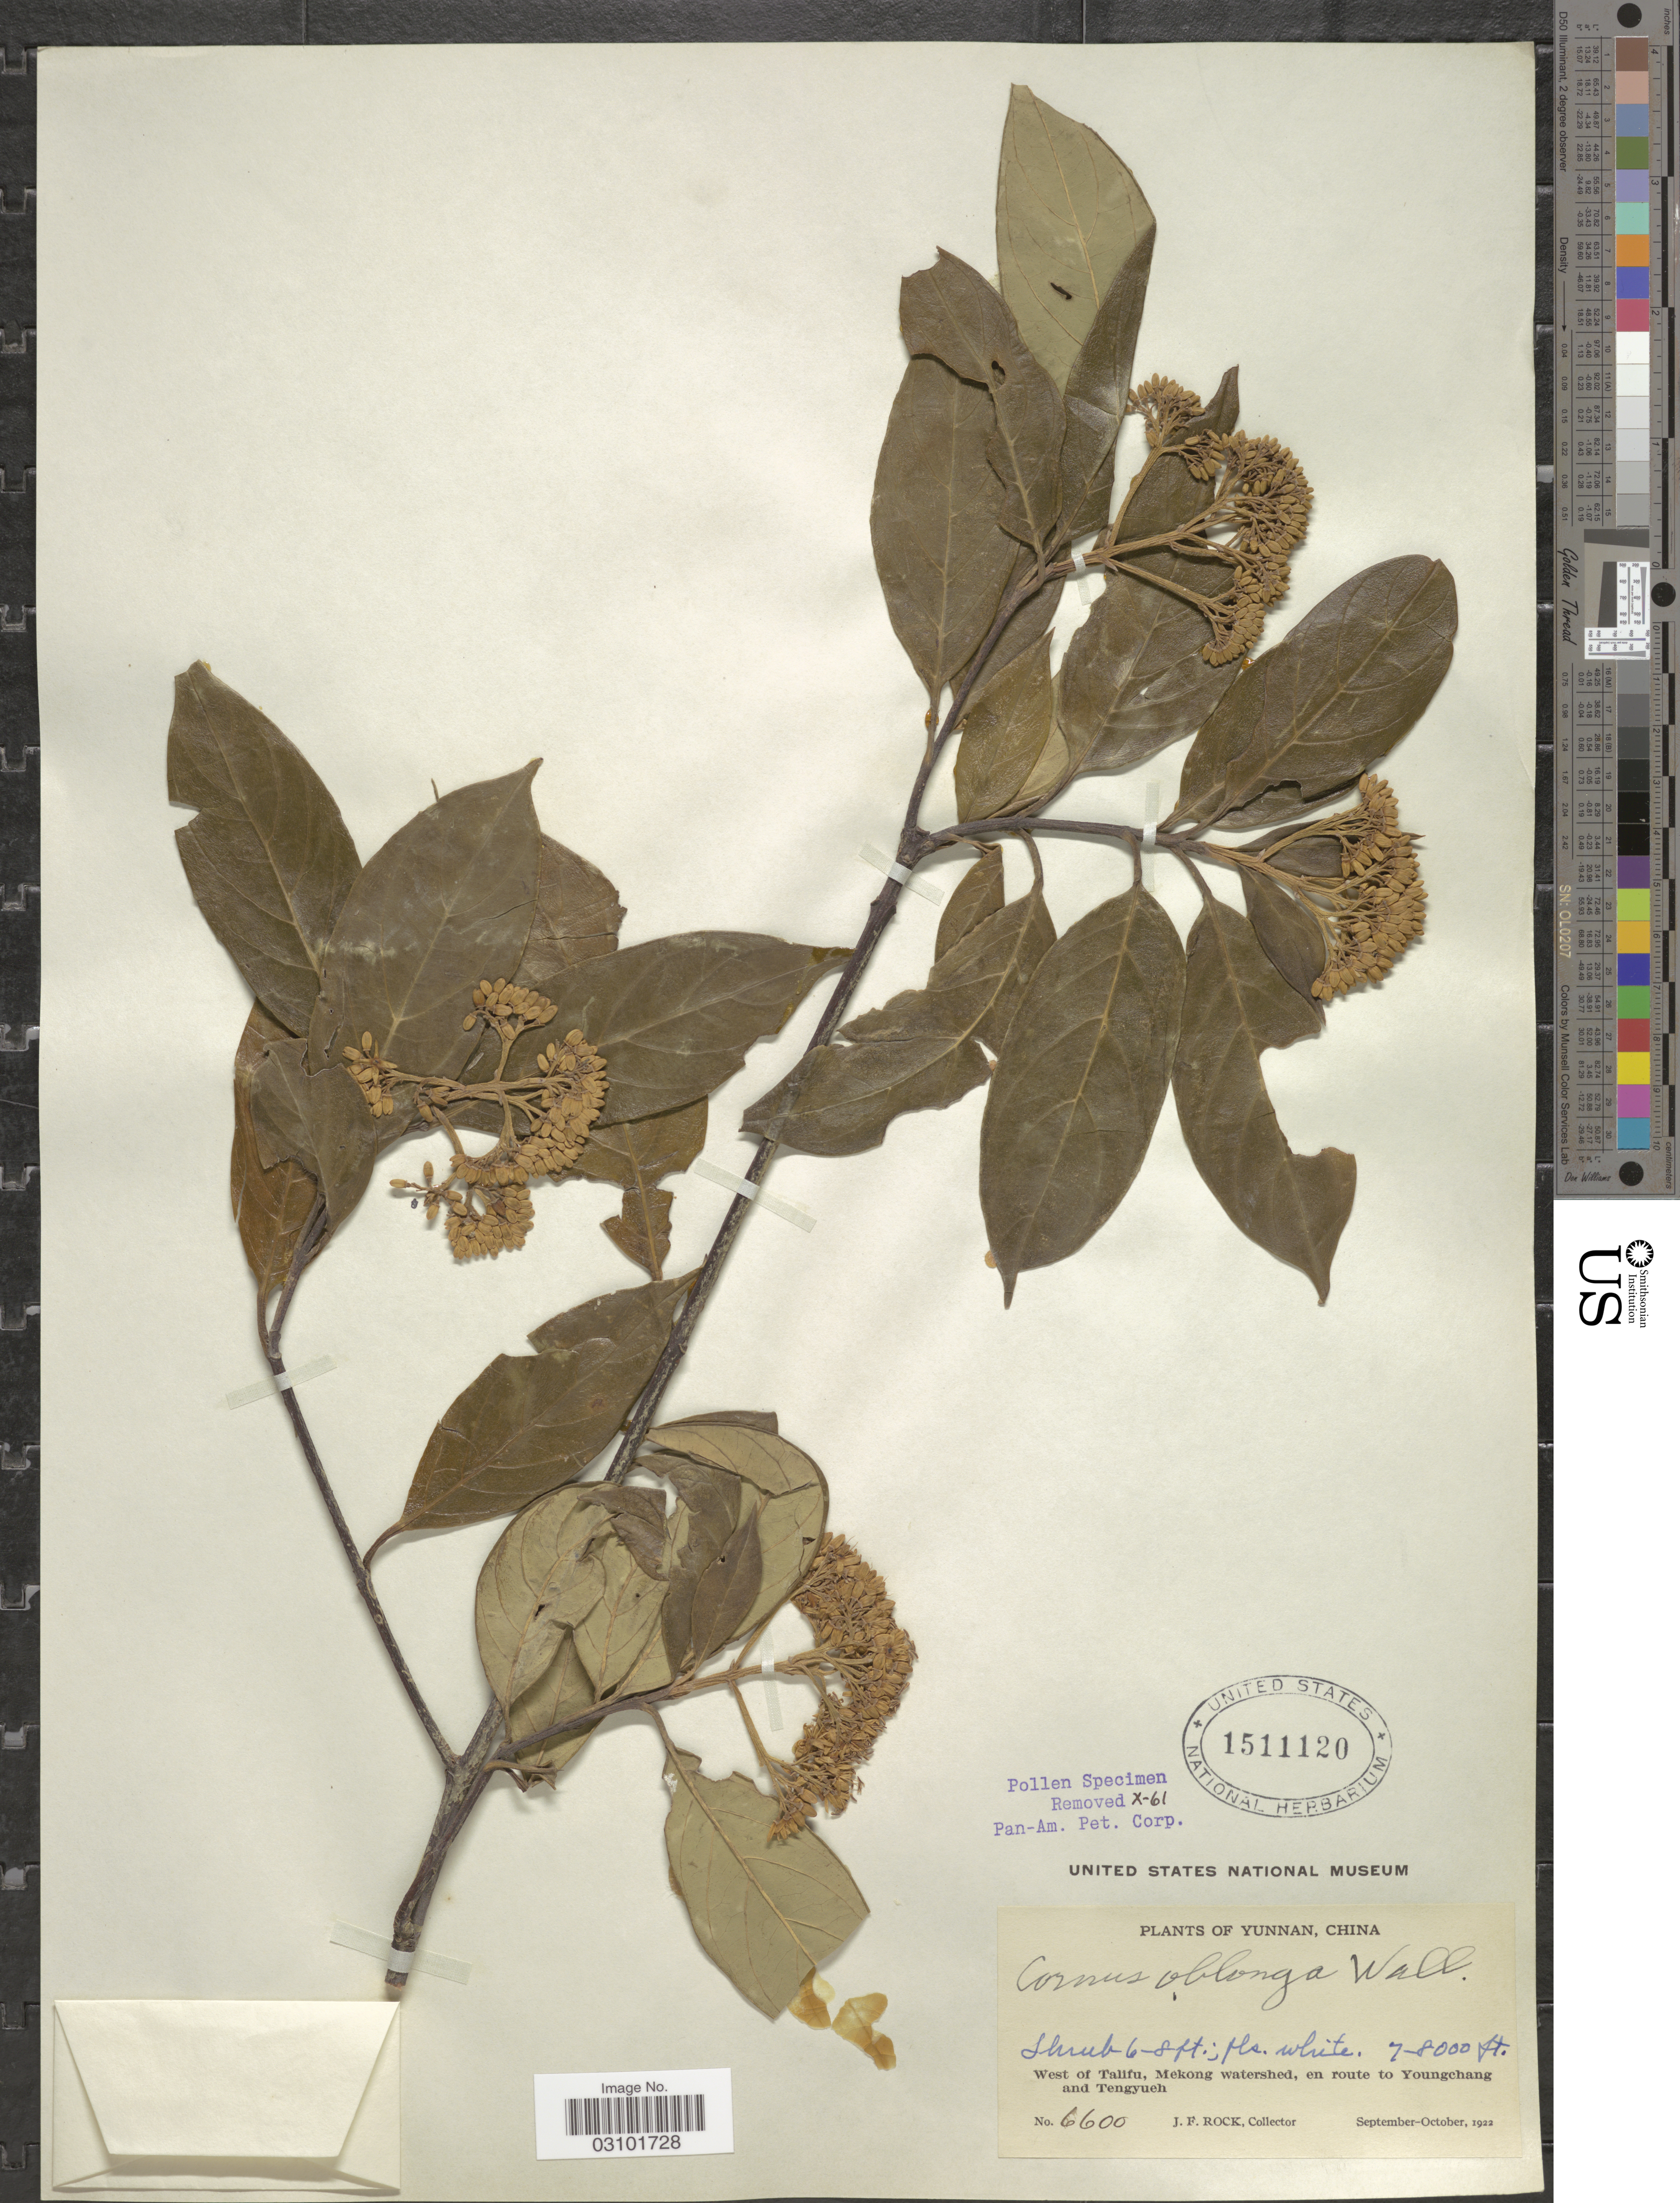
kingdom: Plantae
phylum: Tracheophyta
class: Magnoliopsida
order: Cornales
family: Cornaceae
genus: Cornus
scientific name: Cornus oblonga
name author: Wall.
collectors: J. Rock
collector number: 6600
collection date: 1922-09/1922-10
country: China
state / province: Yunnan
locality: West of Talifu, Mekong watershed, en route to Youngchang and Tengyueh.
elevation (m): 2134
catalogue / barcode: US 1511120